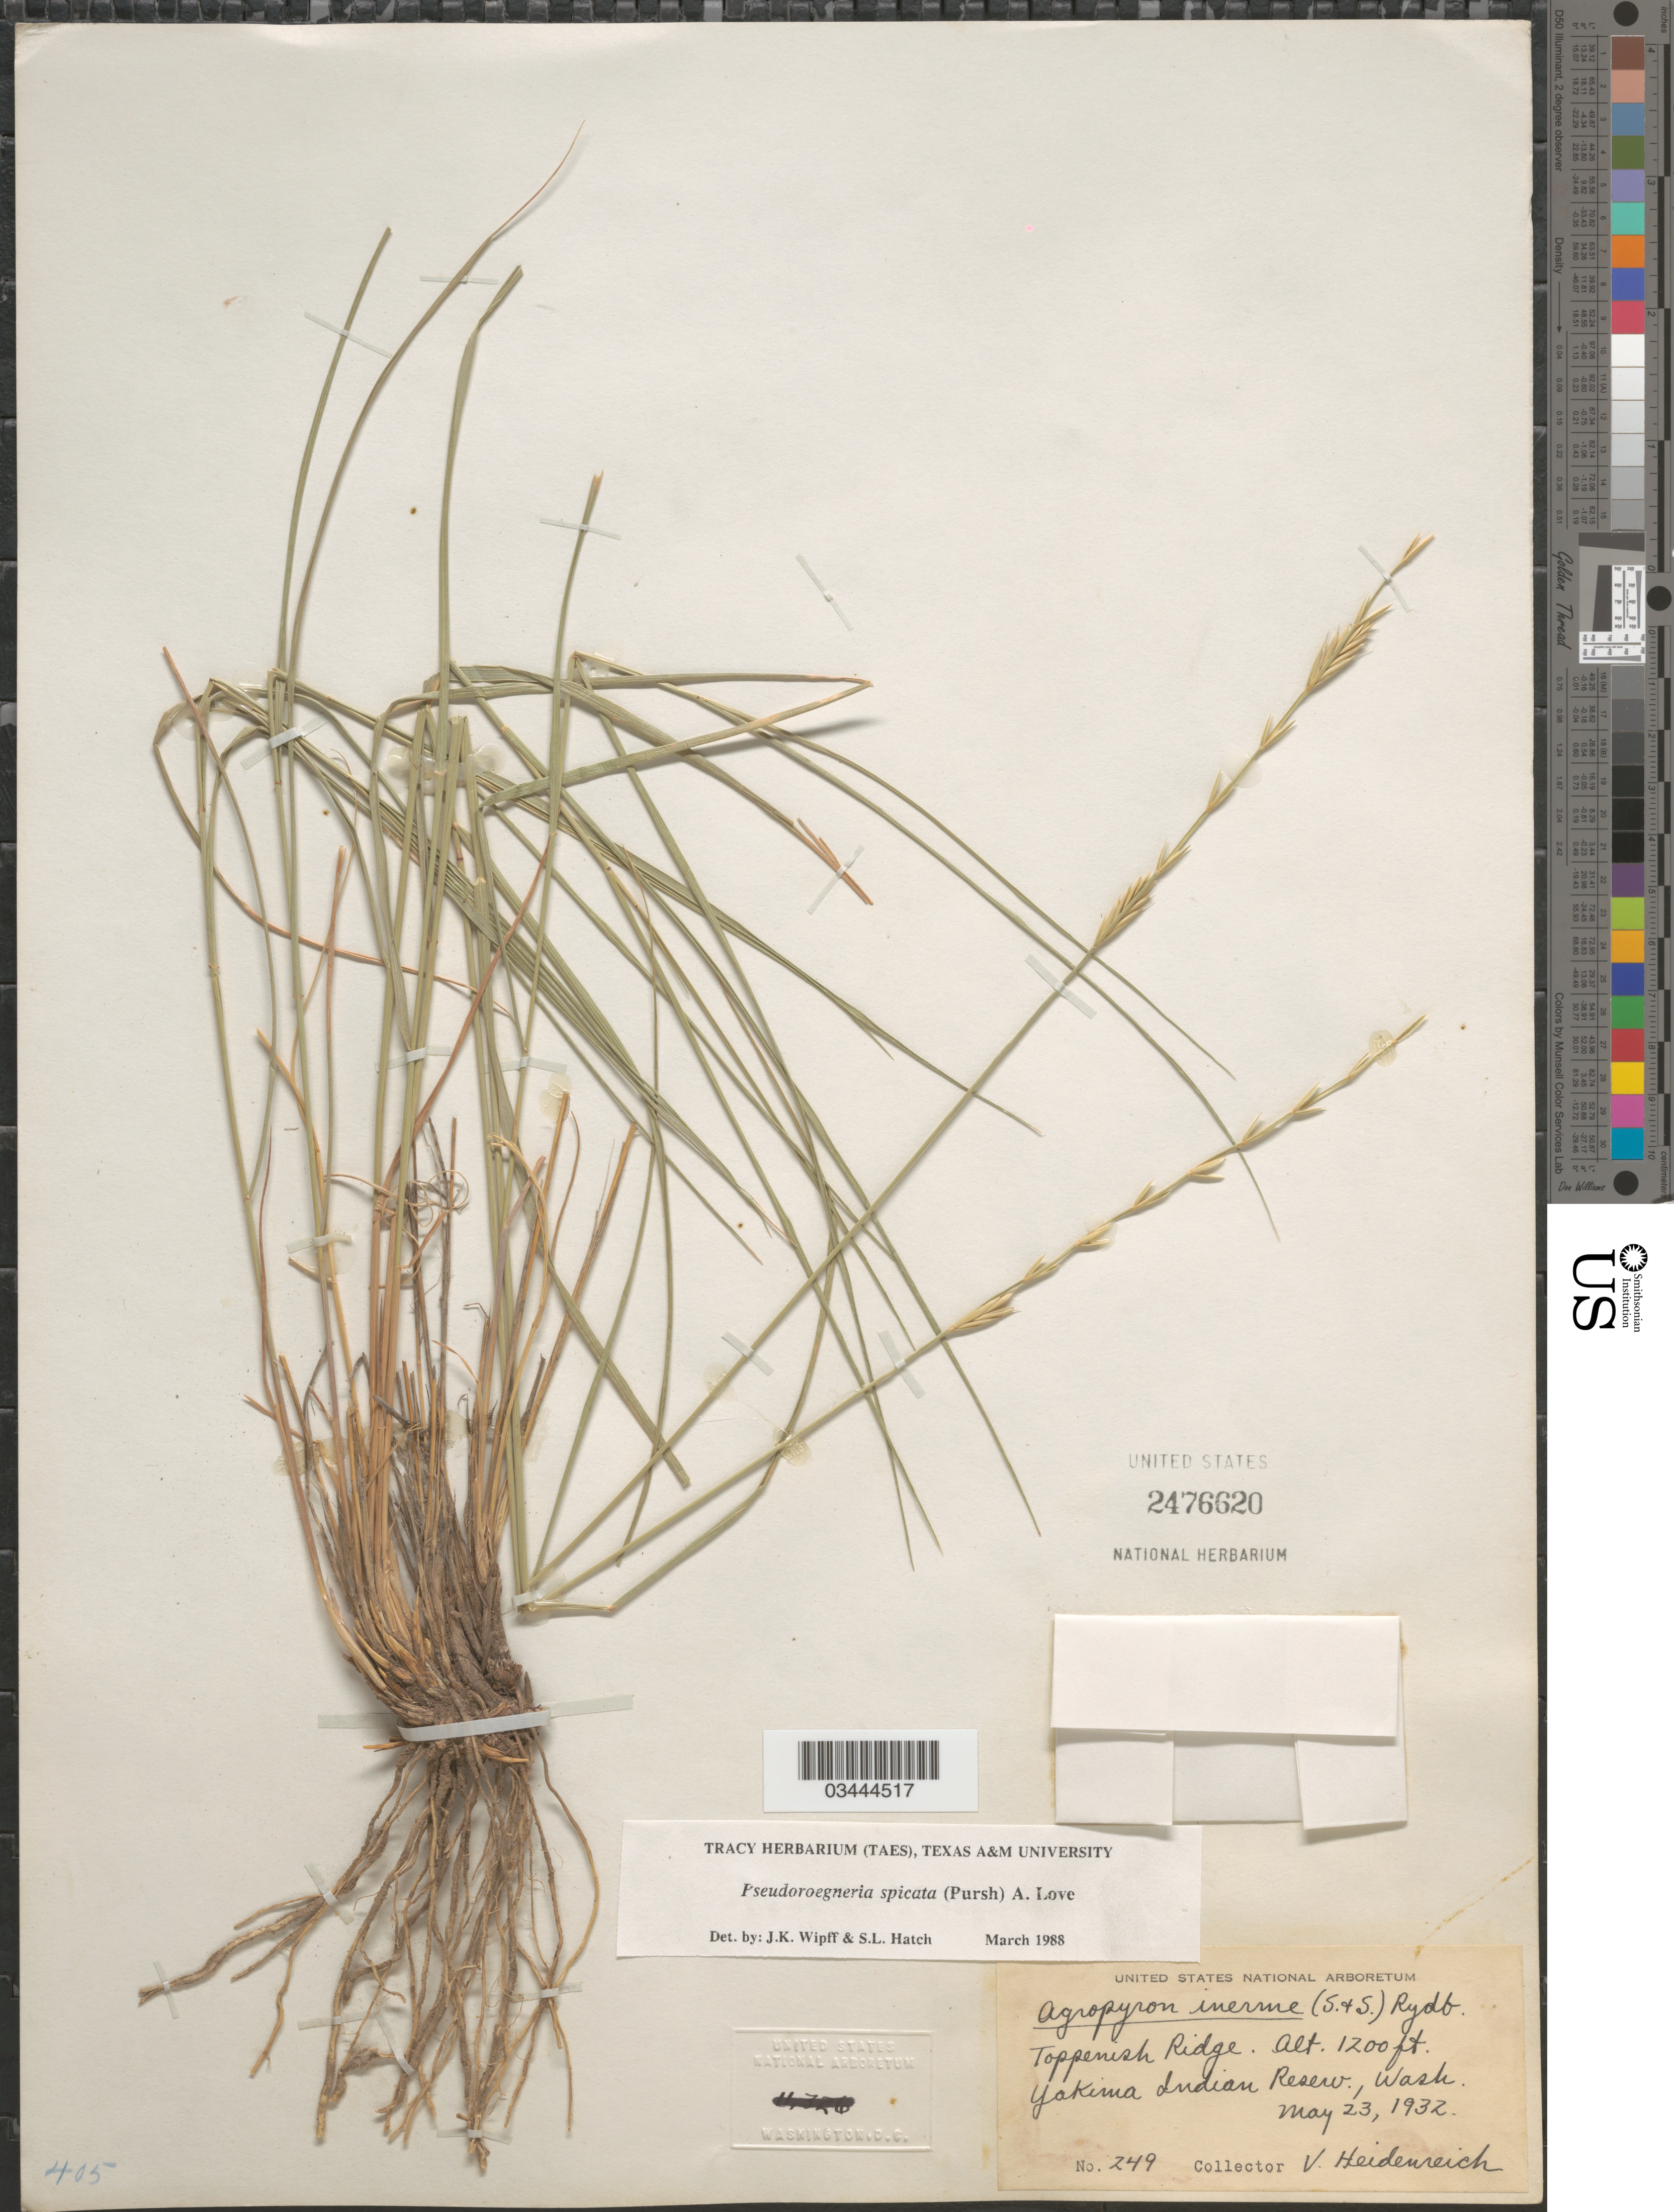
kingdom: Plantae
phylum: Tracheophyta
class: Liliopsida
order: Poales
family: Poaceae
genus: Pseudoroegneria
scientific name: Pseudoroegneria spicata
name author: (Pursh) Á. Löve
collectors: V. Heidenreich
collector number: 249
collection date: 1932-05-23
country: United States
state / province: Washington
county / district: Yakima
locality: Toppenish Ridge. Yakima Indian Reserv.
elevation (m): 366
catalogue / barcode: US 2476620